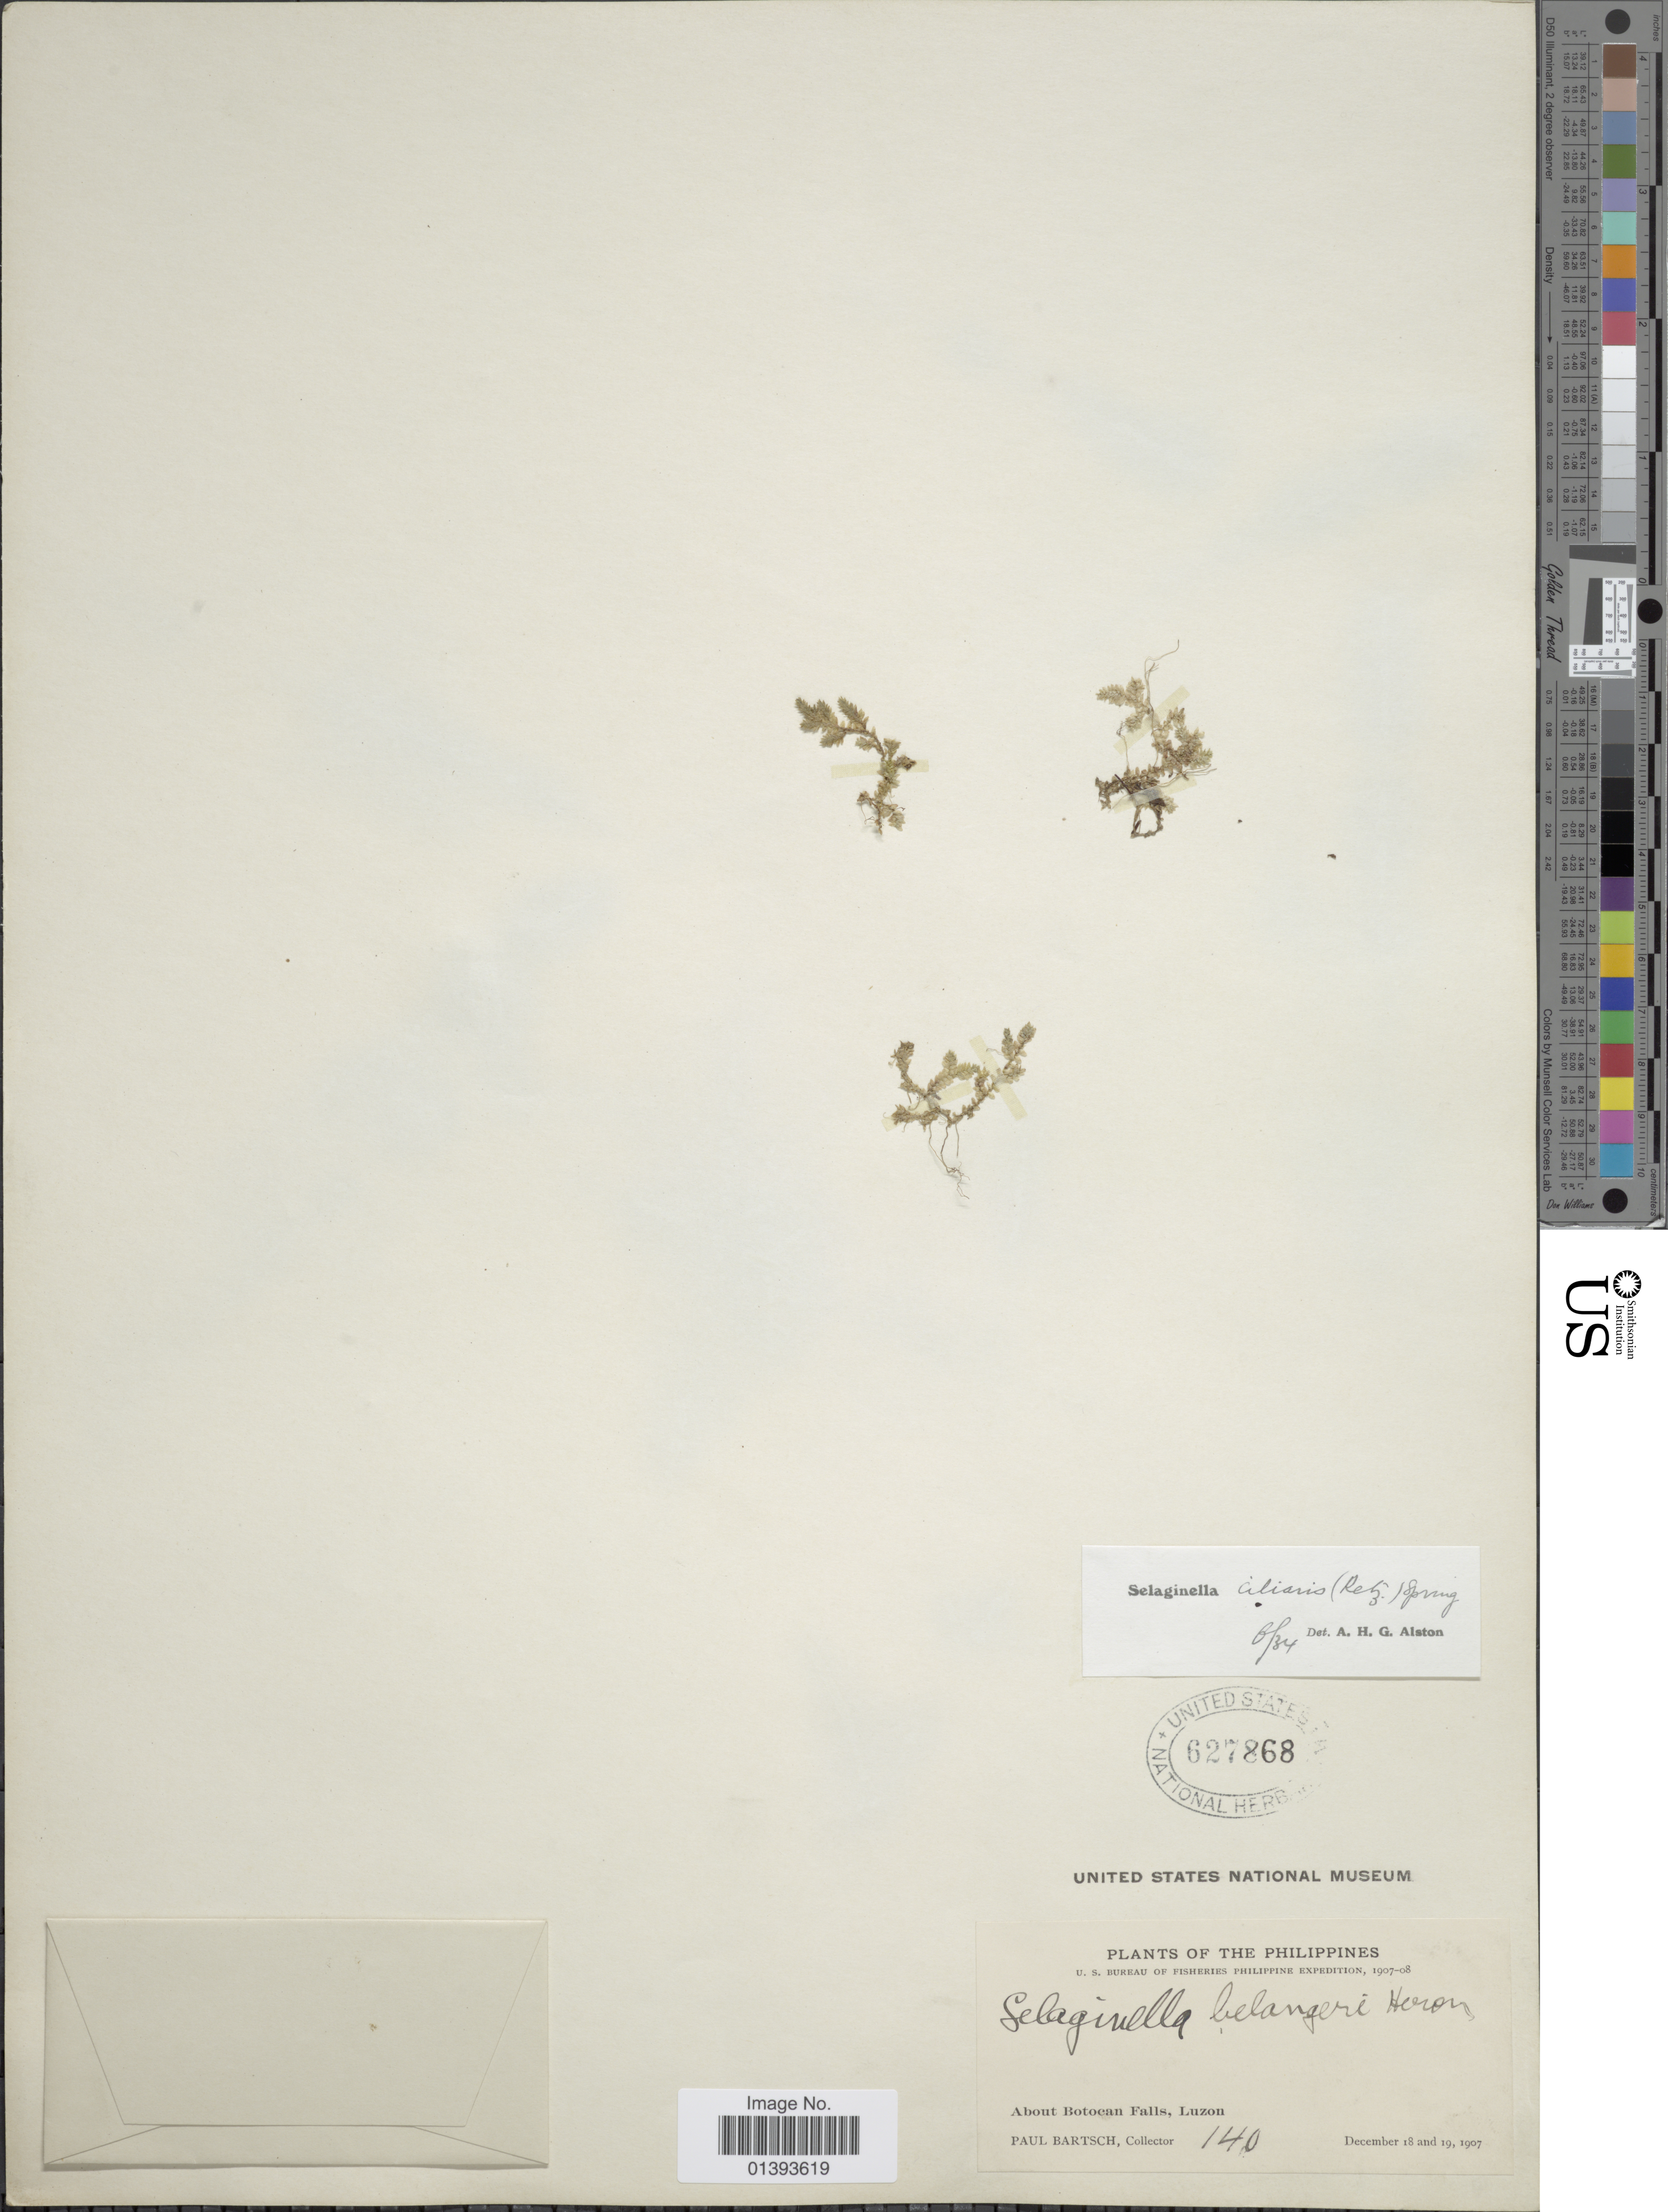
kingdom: Plantae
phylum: Tracheophyta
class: Lycopodiopsida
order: Selaginellales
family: Selaginellaceae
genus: Selaginella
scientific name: Selaginella ciliaris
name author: (Retz.) Spring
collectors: P. Bartsch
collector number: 140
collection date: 1907-12-18/1907-12-19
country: Philippines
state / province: Central Luzon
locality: About Botocan Falls, Luzon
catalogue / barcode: US 627868